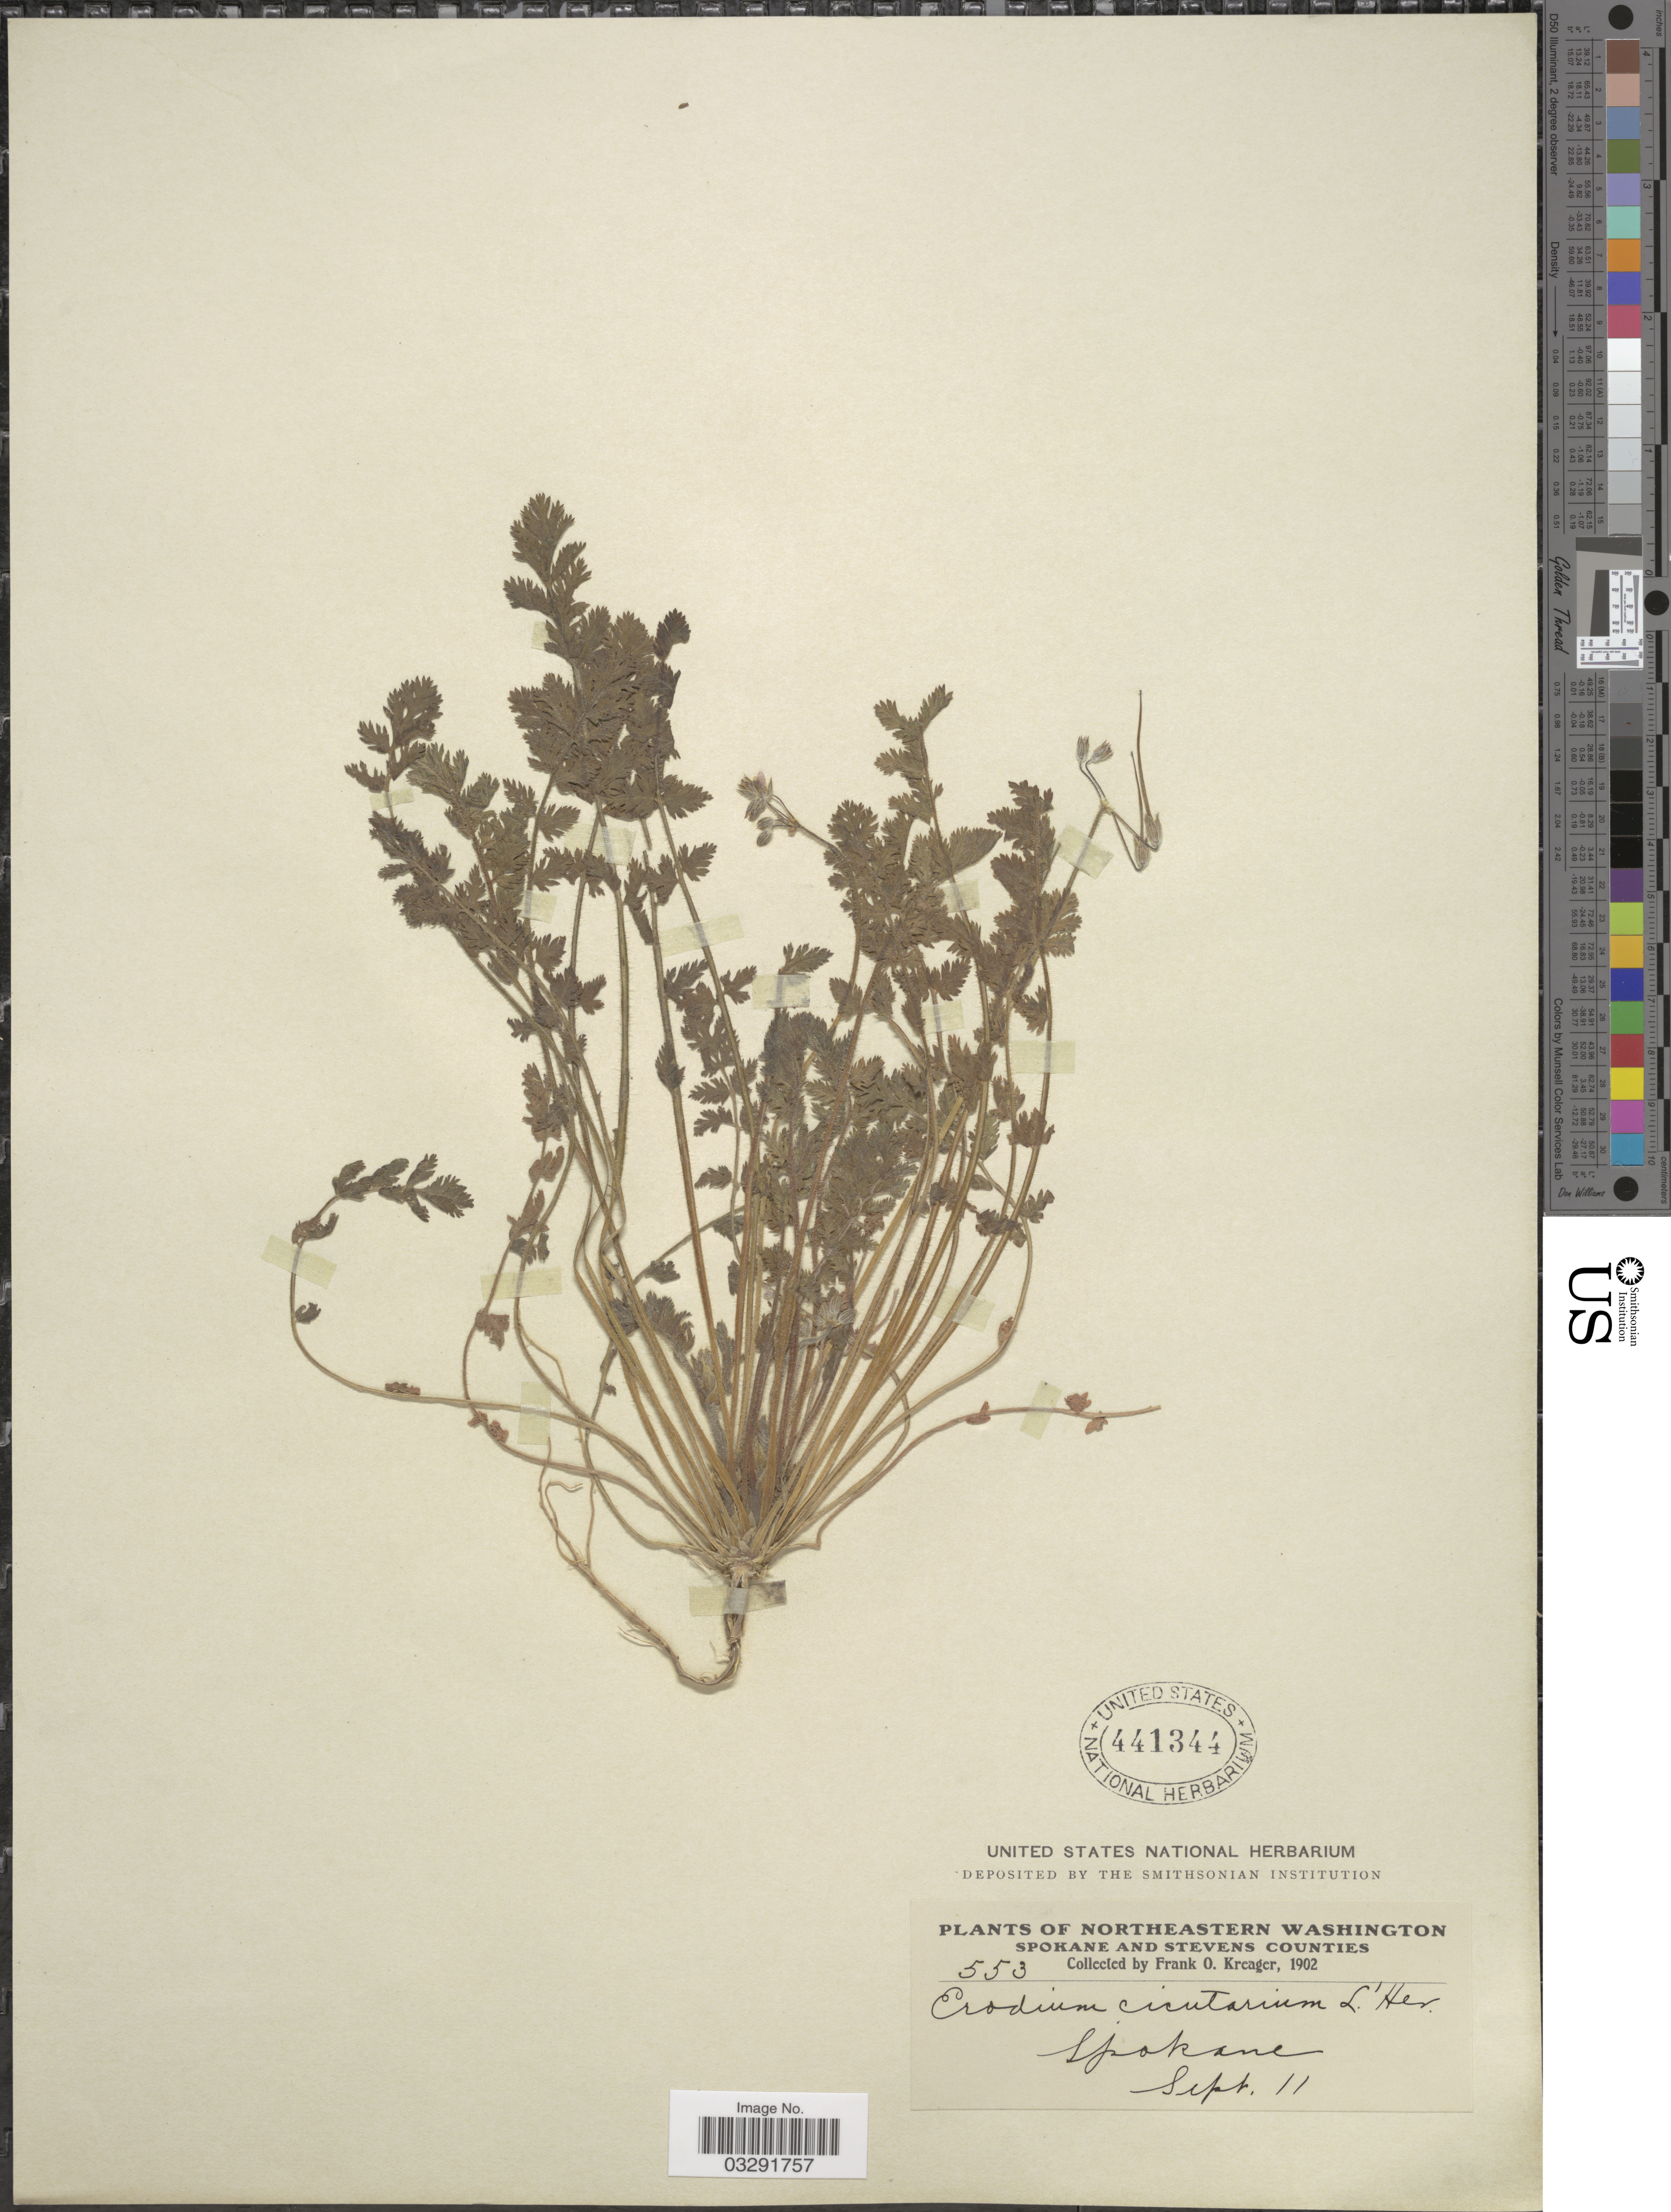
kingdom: Plantae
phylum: Tracheophyta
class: Magnoliopsida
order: Geraniales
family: Geraniaceae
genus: Erodium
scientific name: Erodium cicutarium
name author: (L.) L'Hér.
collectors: F. Kreager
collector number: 553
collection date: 1902-09-11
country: United States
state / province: Washington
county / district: Spokane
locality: Northeastern Washington. Spokane.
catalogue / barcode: US 441344